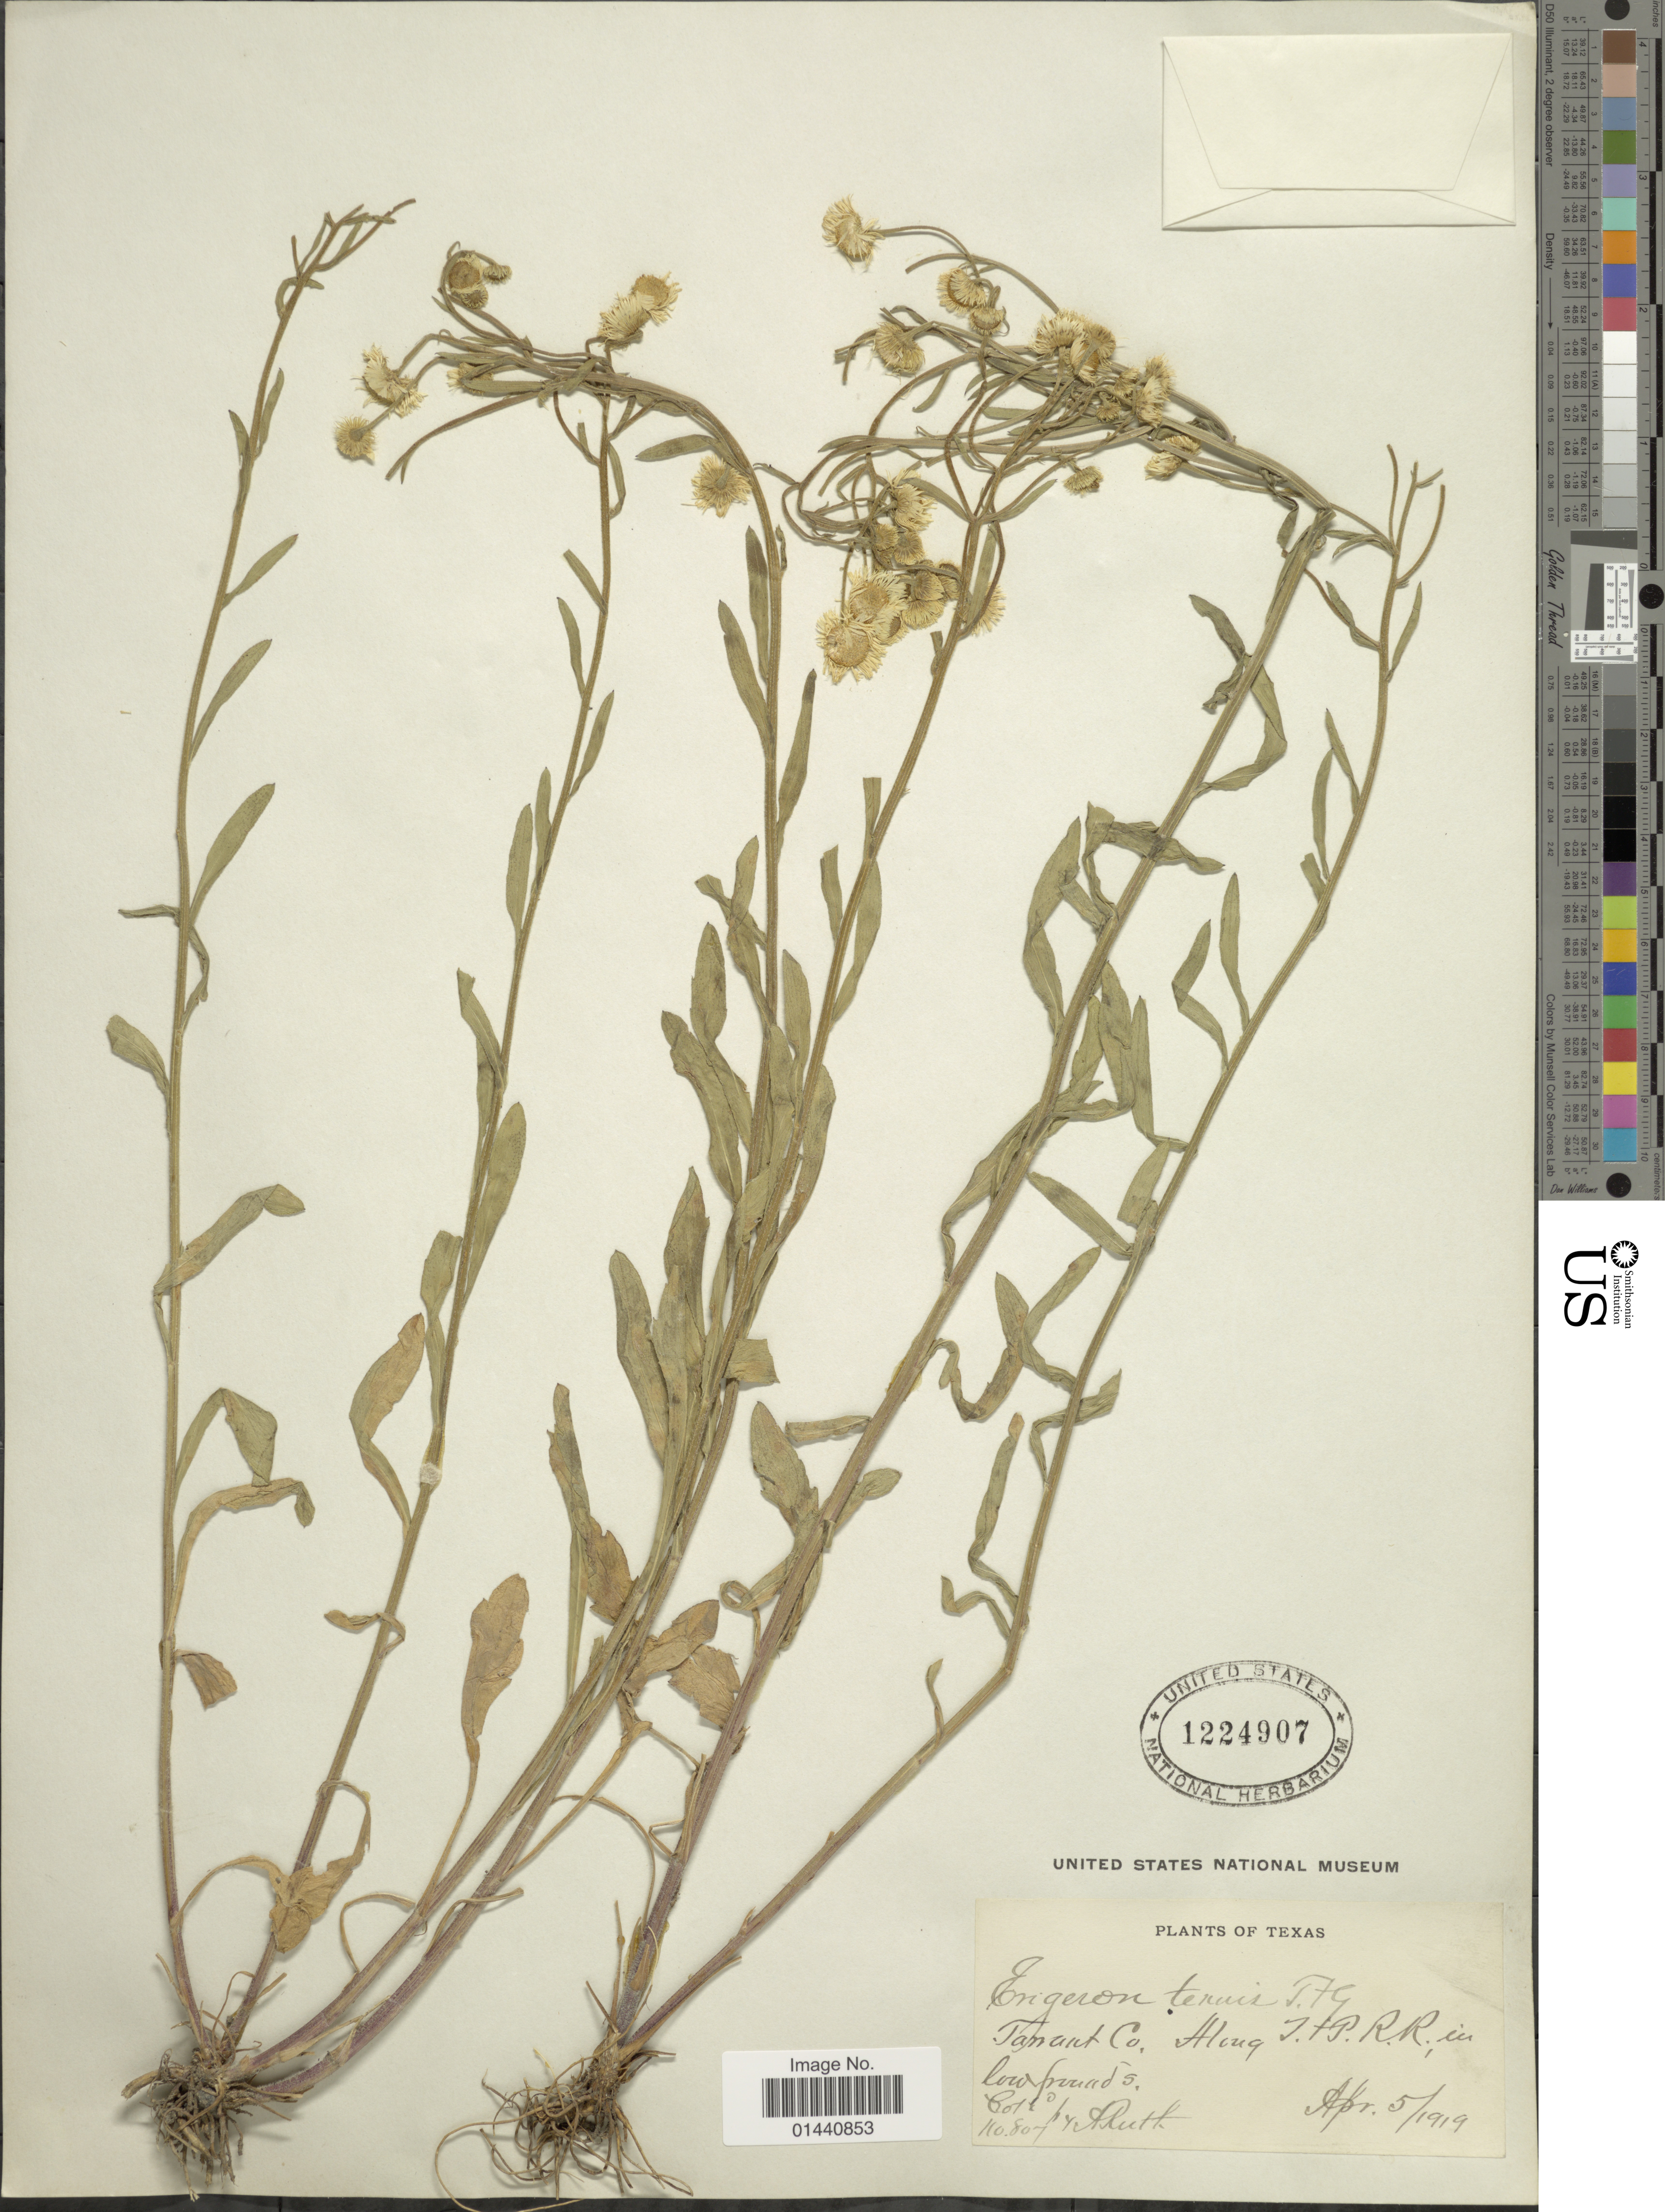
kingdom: Plantae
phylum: Tracheophyta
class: Magnoliopsida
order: Asterales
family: Asteraceae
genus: Erigeron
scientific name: Erigeron tenuis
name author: Torr. & A. Gray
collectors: A. Ruth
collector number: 807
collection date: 1919-04-05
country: United States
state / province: Texas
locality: Tanant Co. Along J+P.R.R., in lowpound 5. Cot.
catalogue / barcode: US 1224907